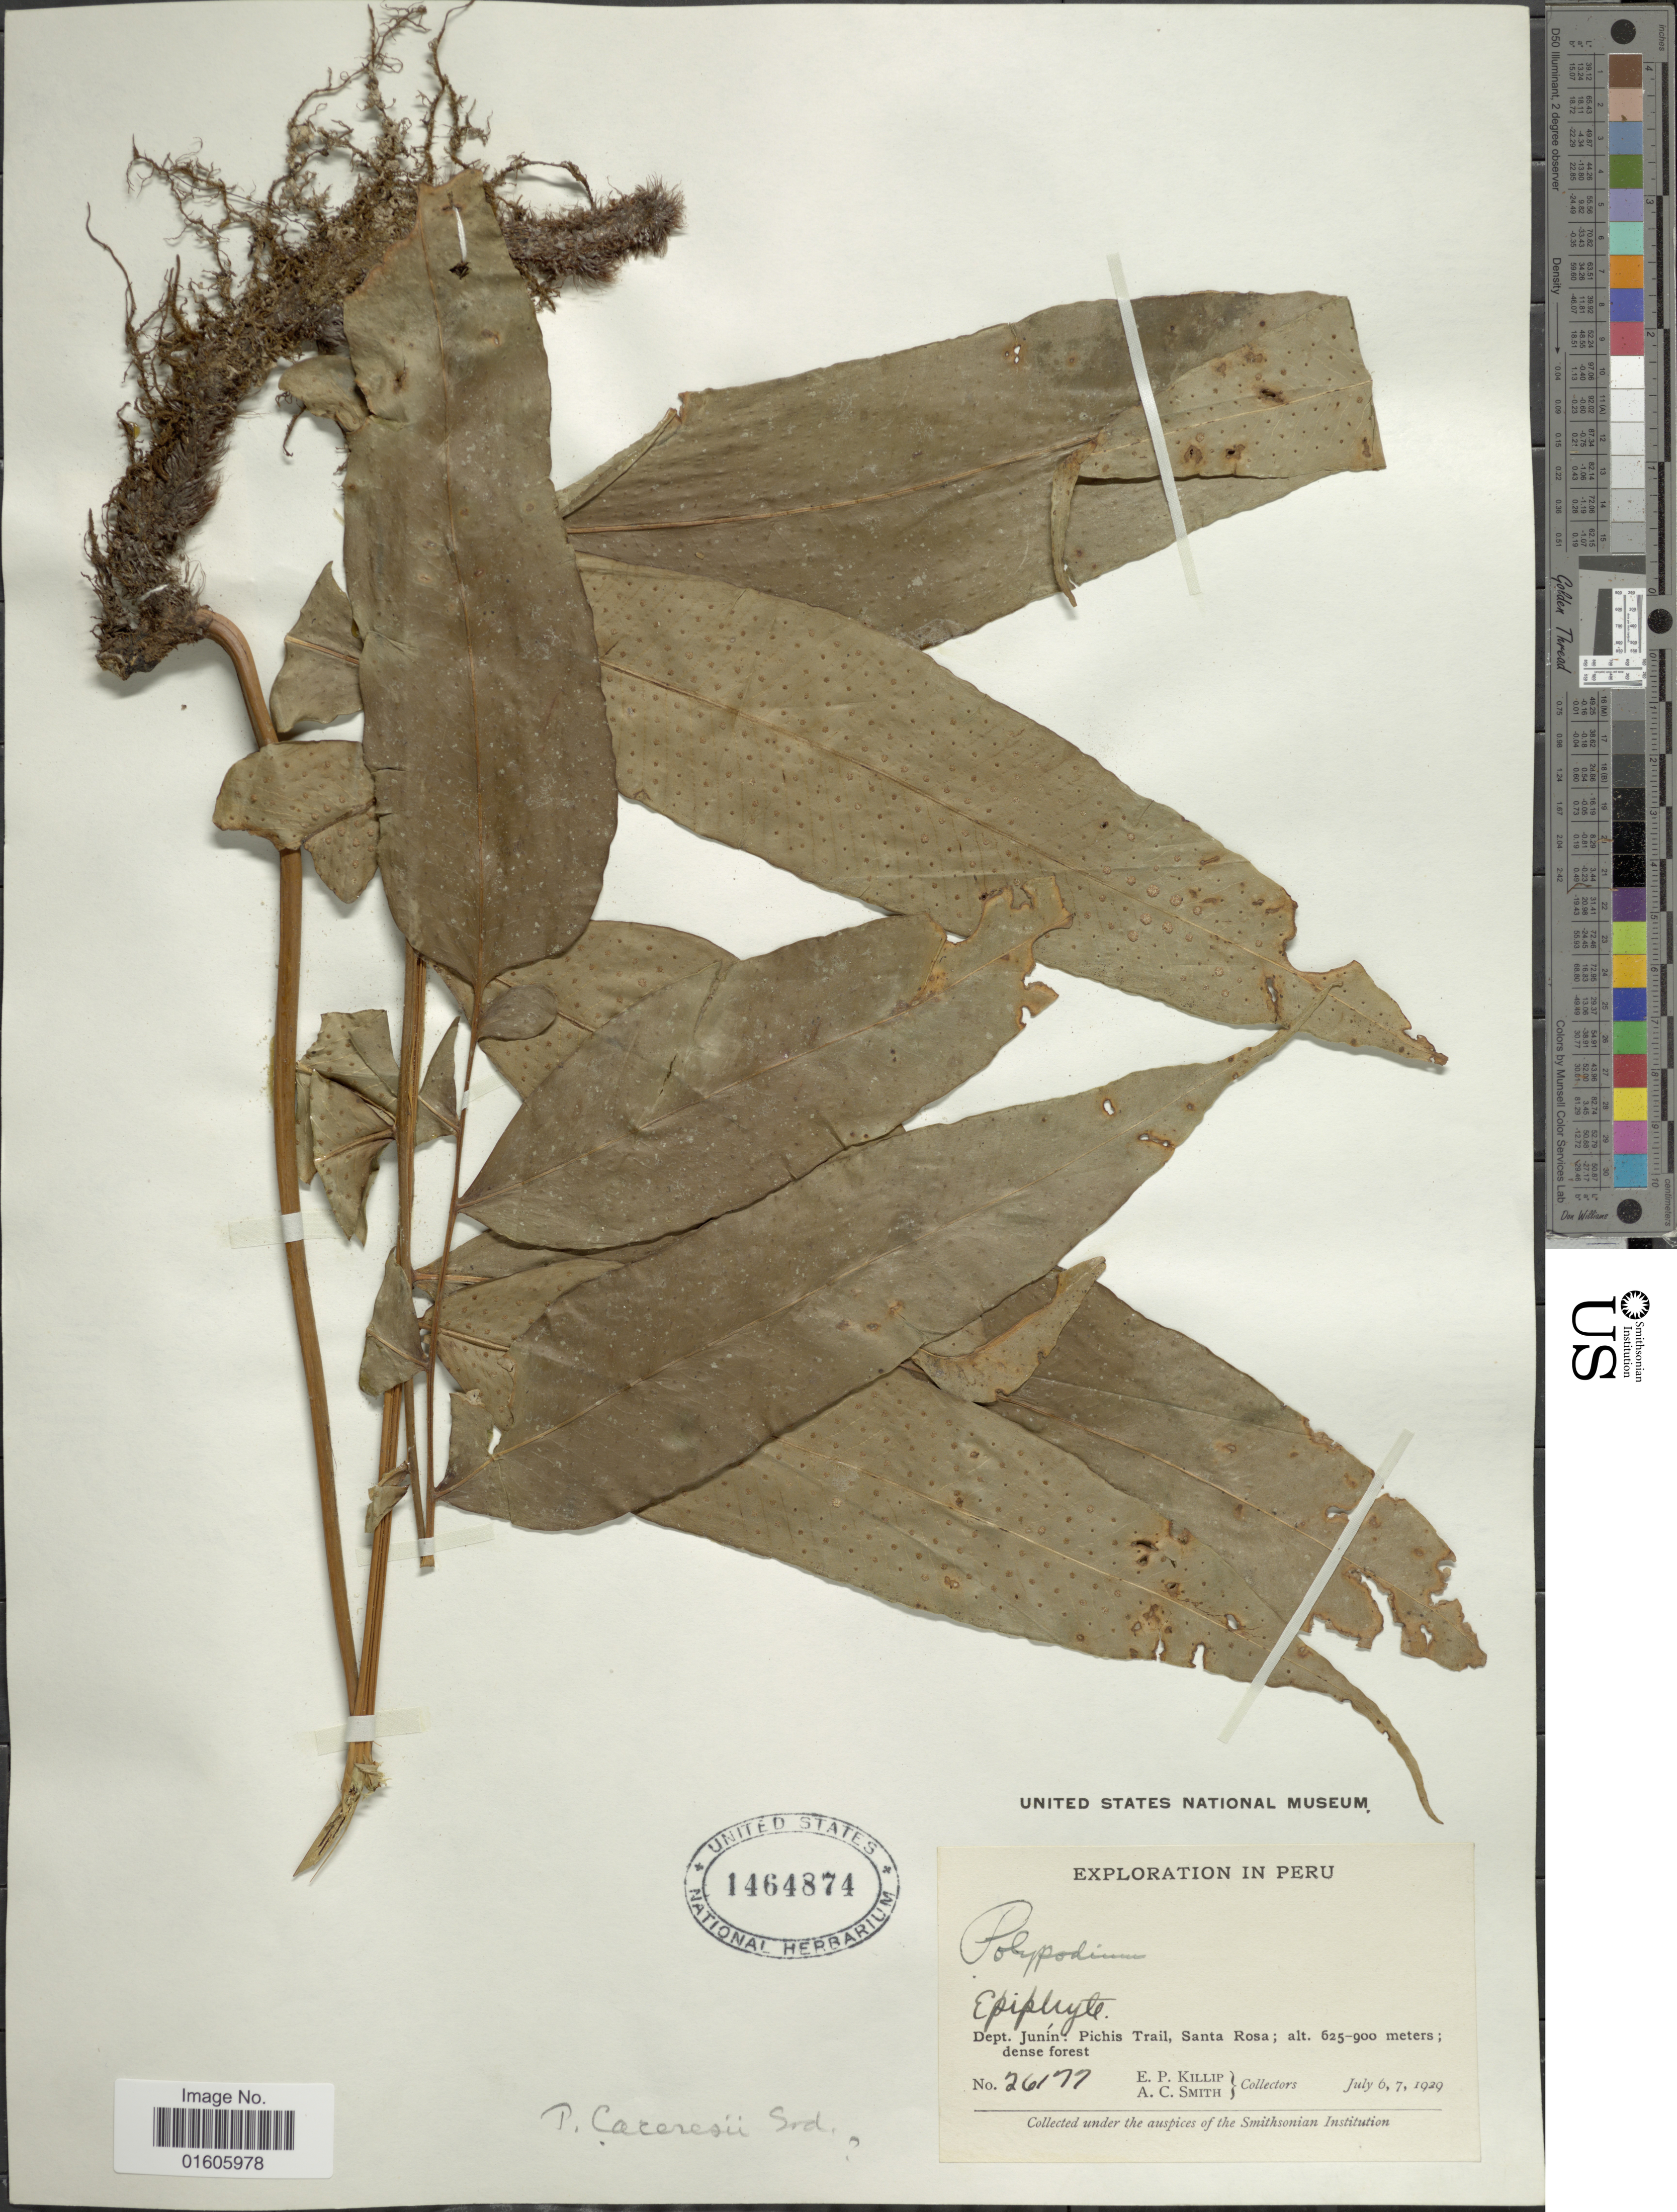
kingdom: Plantae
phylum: Tracheophyta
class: Polypodiopsida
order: Polypodiales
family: Polypodiaceae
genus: Serpocaulon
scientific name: Serpocaulon caceresii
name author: A.R. Sm.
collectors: E. P. Killip & A. C. Smith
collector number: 26177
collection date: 1929-07-06/1929-07-07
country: Peru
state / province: Junín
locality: Dept. Junín: Pichis Trail, Santa Rosa.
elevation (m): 625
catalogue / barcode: US 1464874